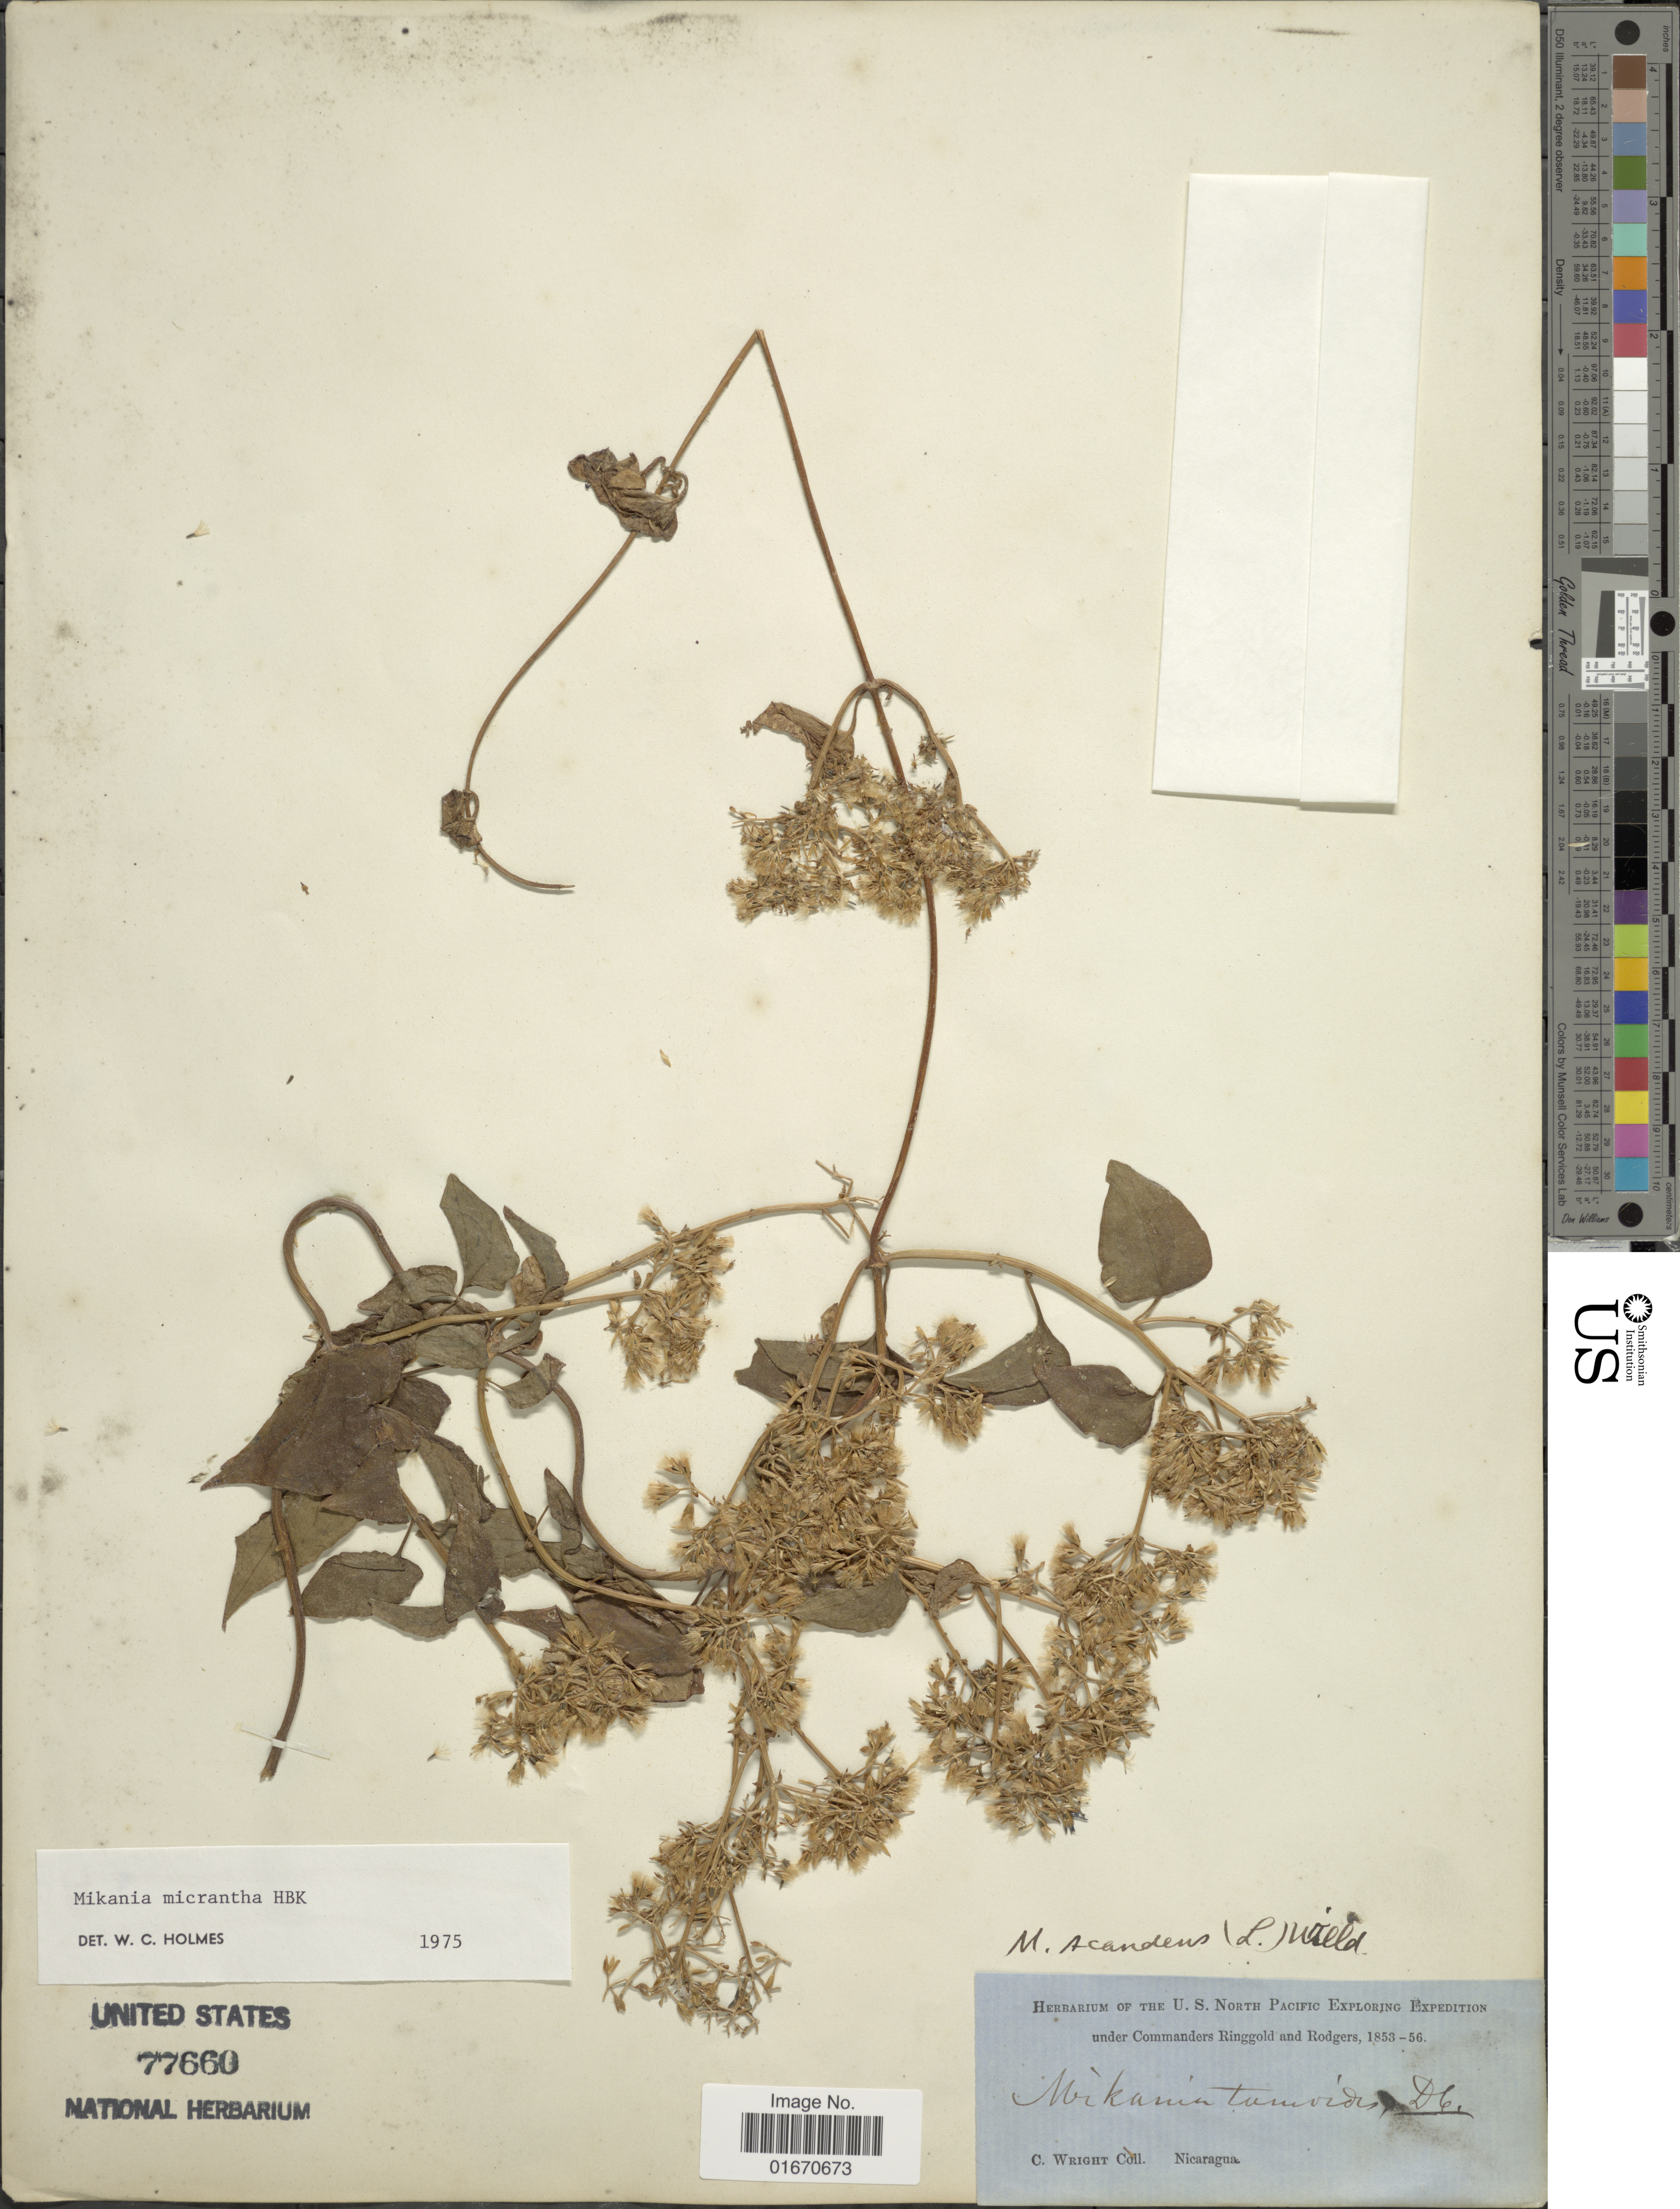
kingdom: Plantae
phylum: Tracheophyta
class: Magnoliopsida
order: Asterales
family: Asteraceae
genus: Mikania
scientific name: Mikania micrantha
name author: Kunth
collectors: C. Wright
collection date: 1853/1856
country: Nicaragua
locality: North Pacific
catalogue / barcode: US 77660